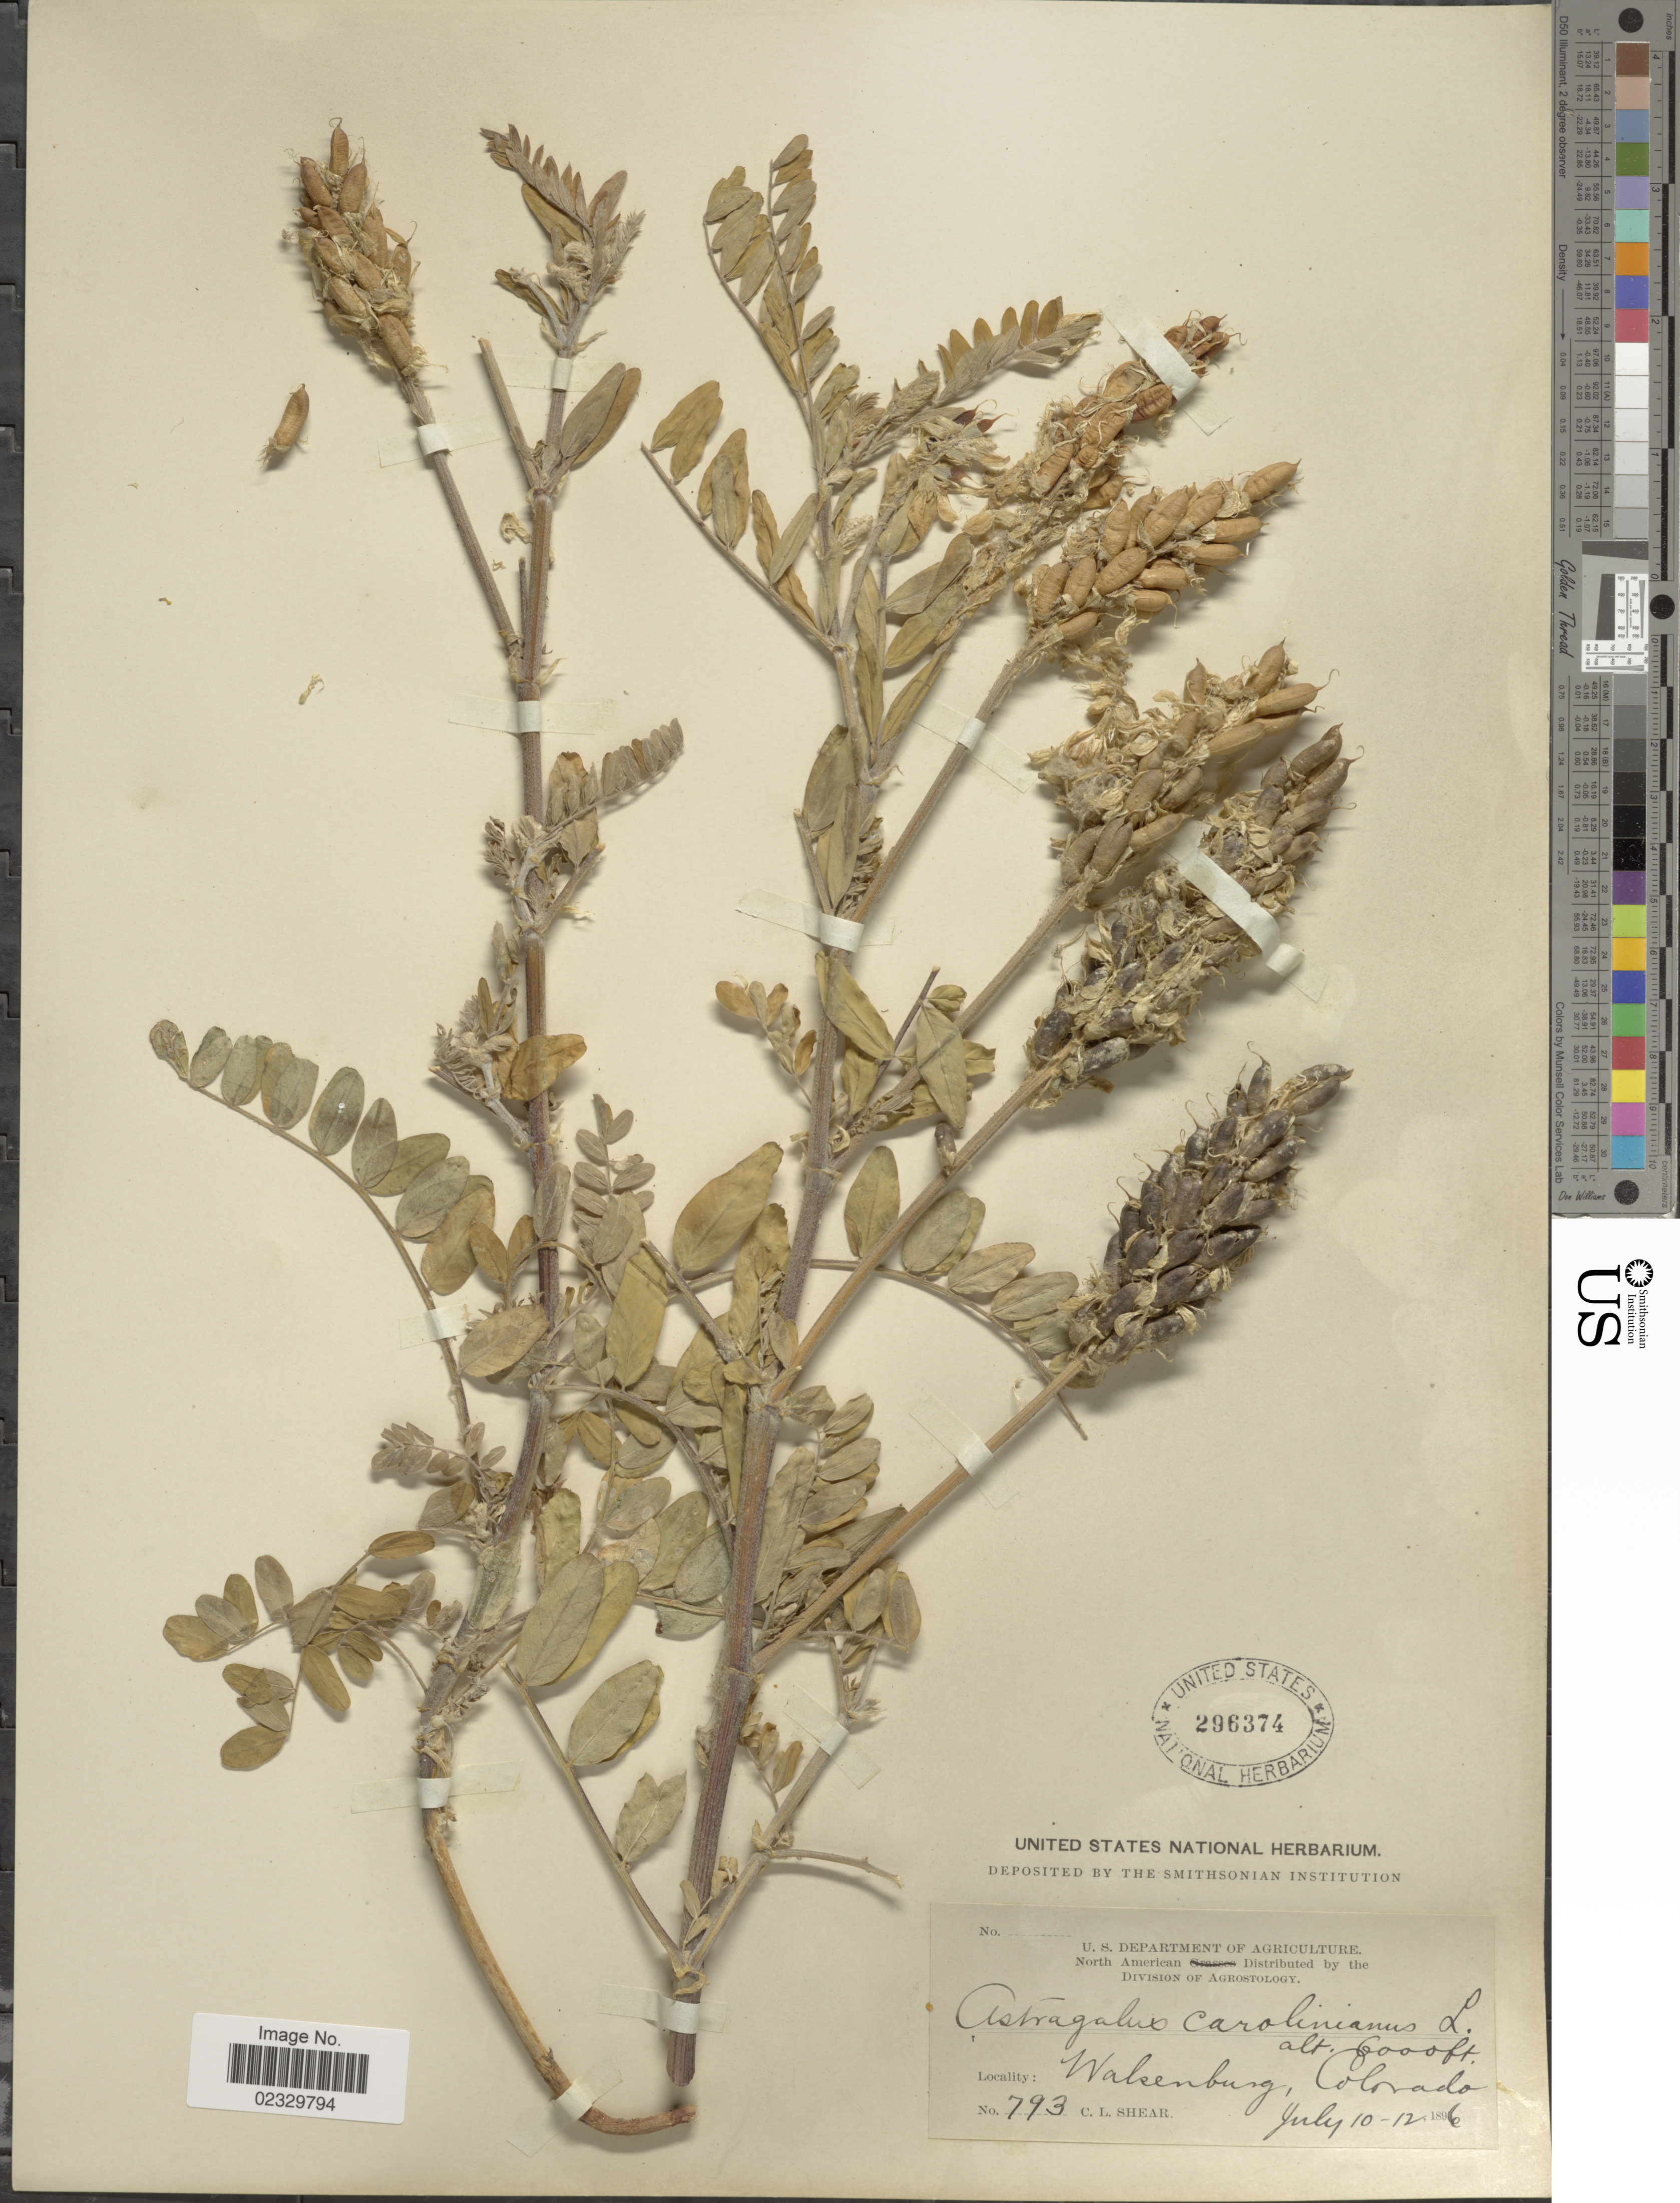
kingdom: Plantae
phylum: Tracheophyta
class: Magnoliopsida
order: Fabales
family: Fabaceae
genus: Astragalus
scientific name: Astragalus canadensis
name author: L.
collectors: C. L. Shear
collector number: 793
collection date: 1896-07-10/1896-07-12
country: United States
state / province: Colorado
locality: Walsenburg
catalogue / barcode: US 296374